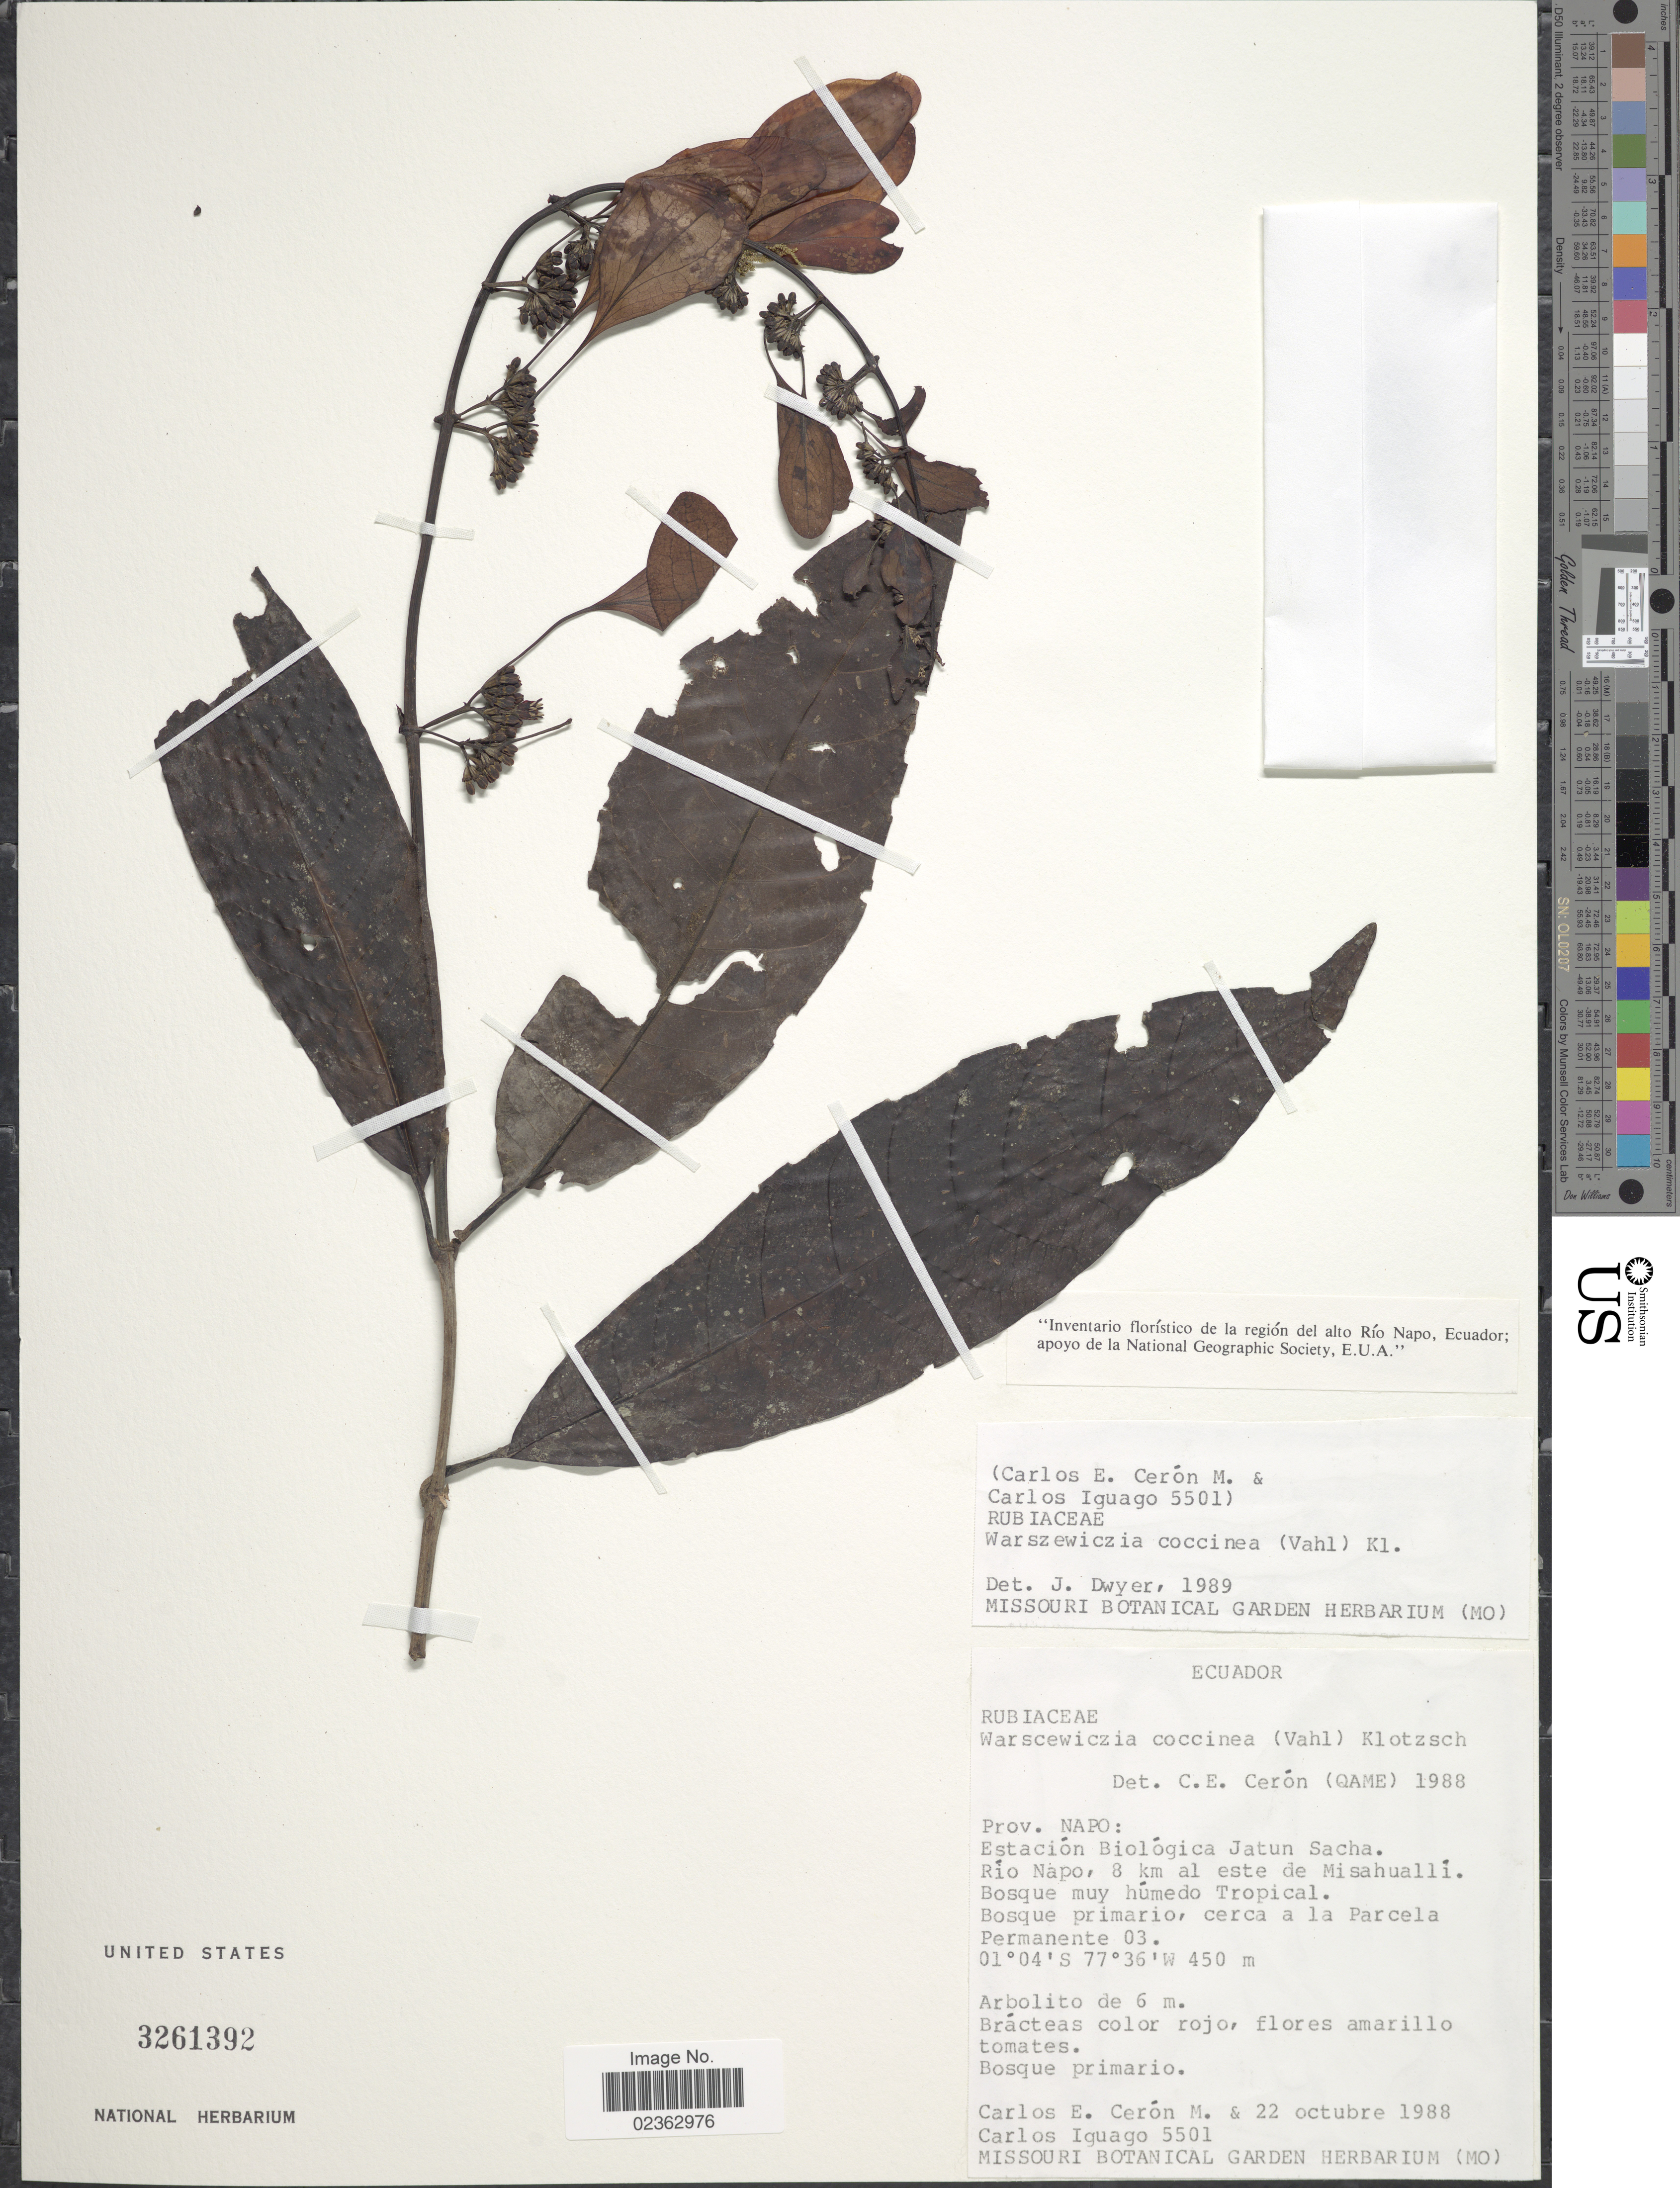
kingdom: Plantae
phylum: Tracheophyta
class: Magnoliopsida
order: Gentianales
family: Rubiaceae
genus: Warszewiczia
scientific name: Warszewiczia coccinea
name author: (Vahl) Klotzsch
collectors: C. E. Cerón M. & C. Iguago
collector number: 5501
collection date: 1988-10-22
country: Ecuador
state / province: Napo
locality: Estacion Biologica Jatun Sacha, Rio Napo, 8 km al este de Misahualli, bosque muy humedo Tropical, Bosque primario, cerca a la Parcela, Permanente 03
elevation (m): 450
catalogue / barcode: US 3261392